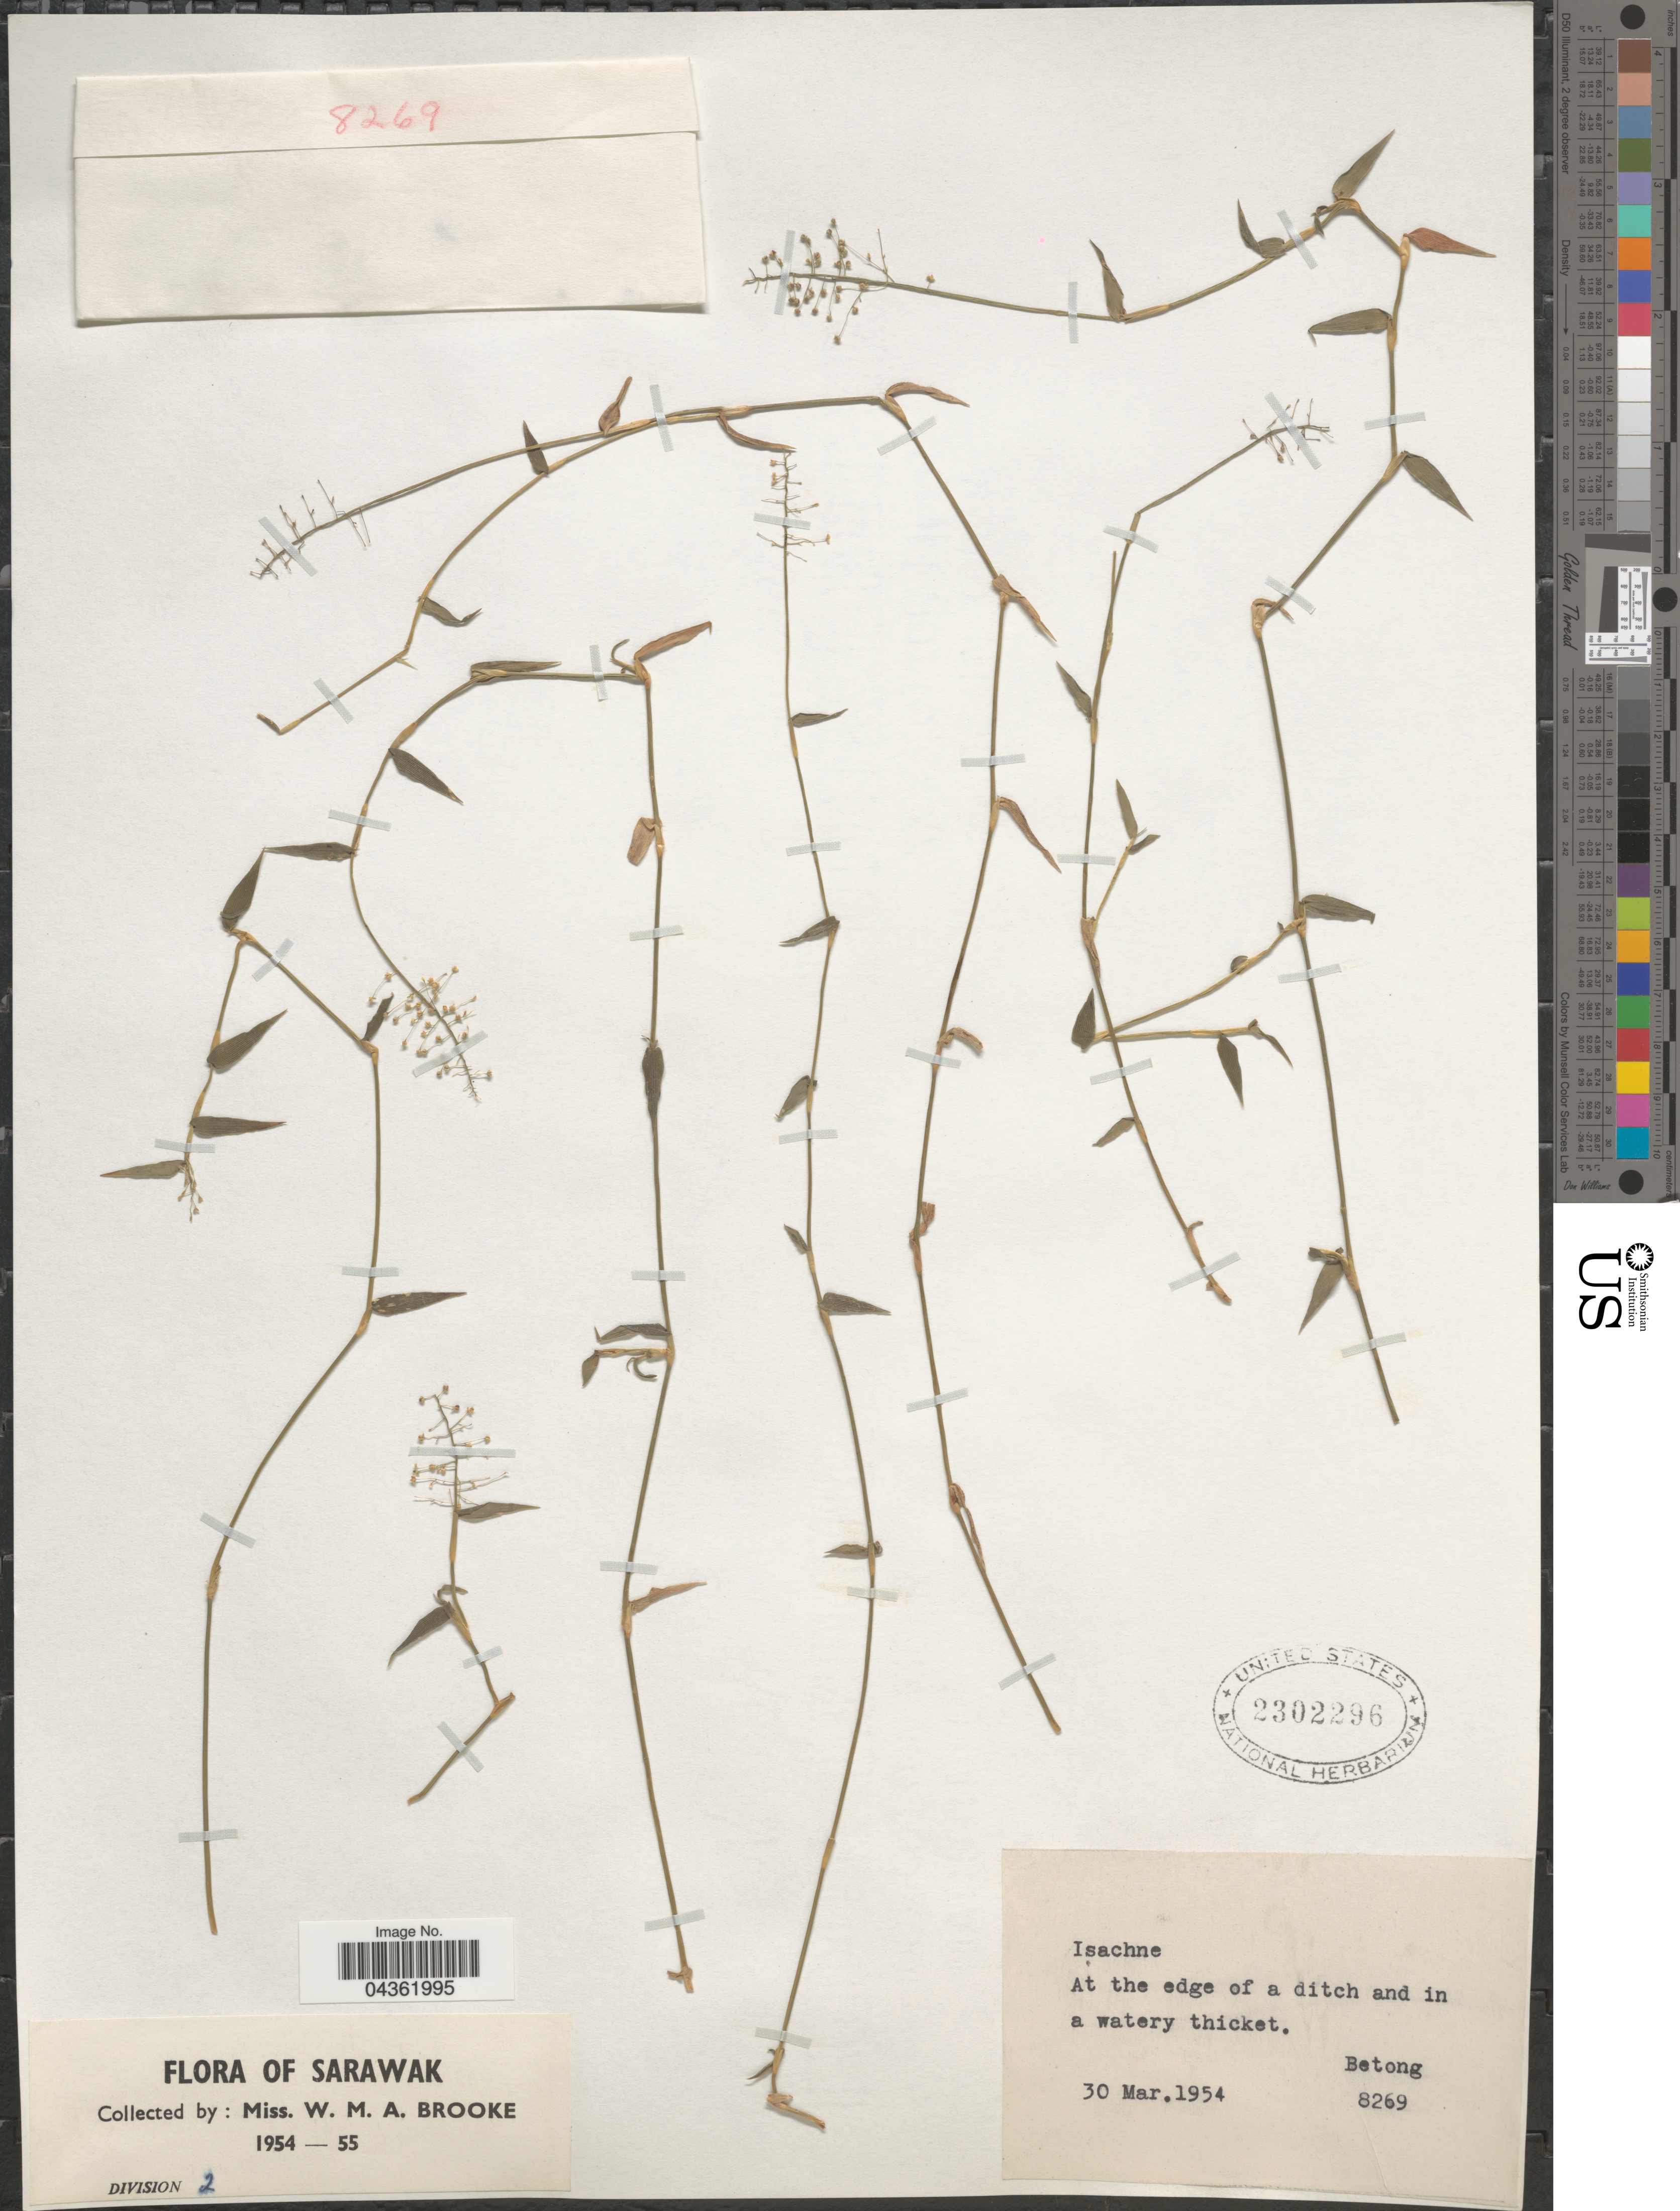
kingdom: Plantae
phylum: Tracheophyta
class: Liliopsida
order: Poales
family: Poaceae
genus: Isachne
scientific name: Isachne sp.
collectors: W. Brooke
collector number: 8269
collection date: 1954-03-30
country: Malaysia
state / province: Sarawak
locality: At the edge of a ditch and in a watery thicket. Betong.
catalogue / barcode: US 2302296